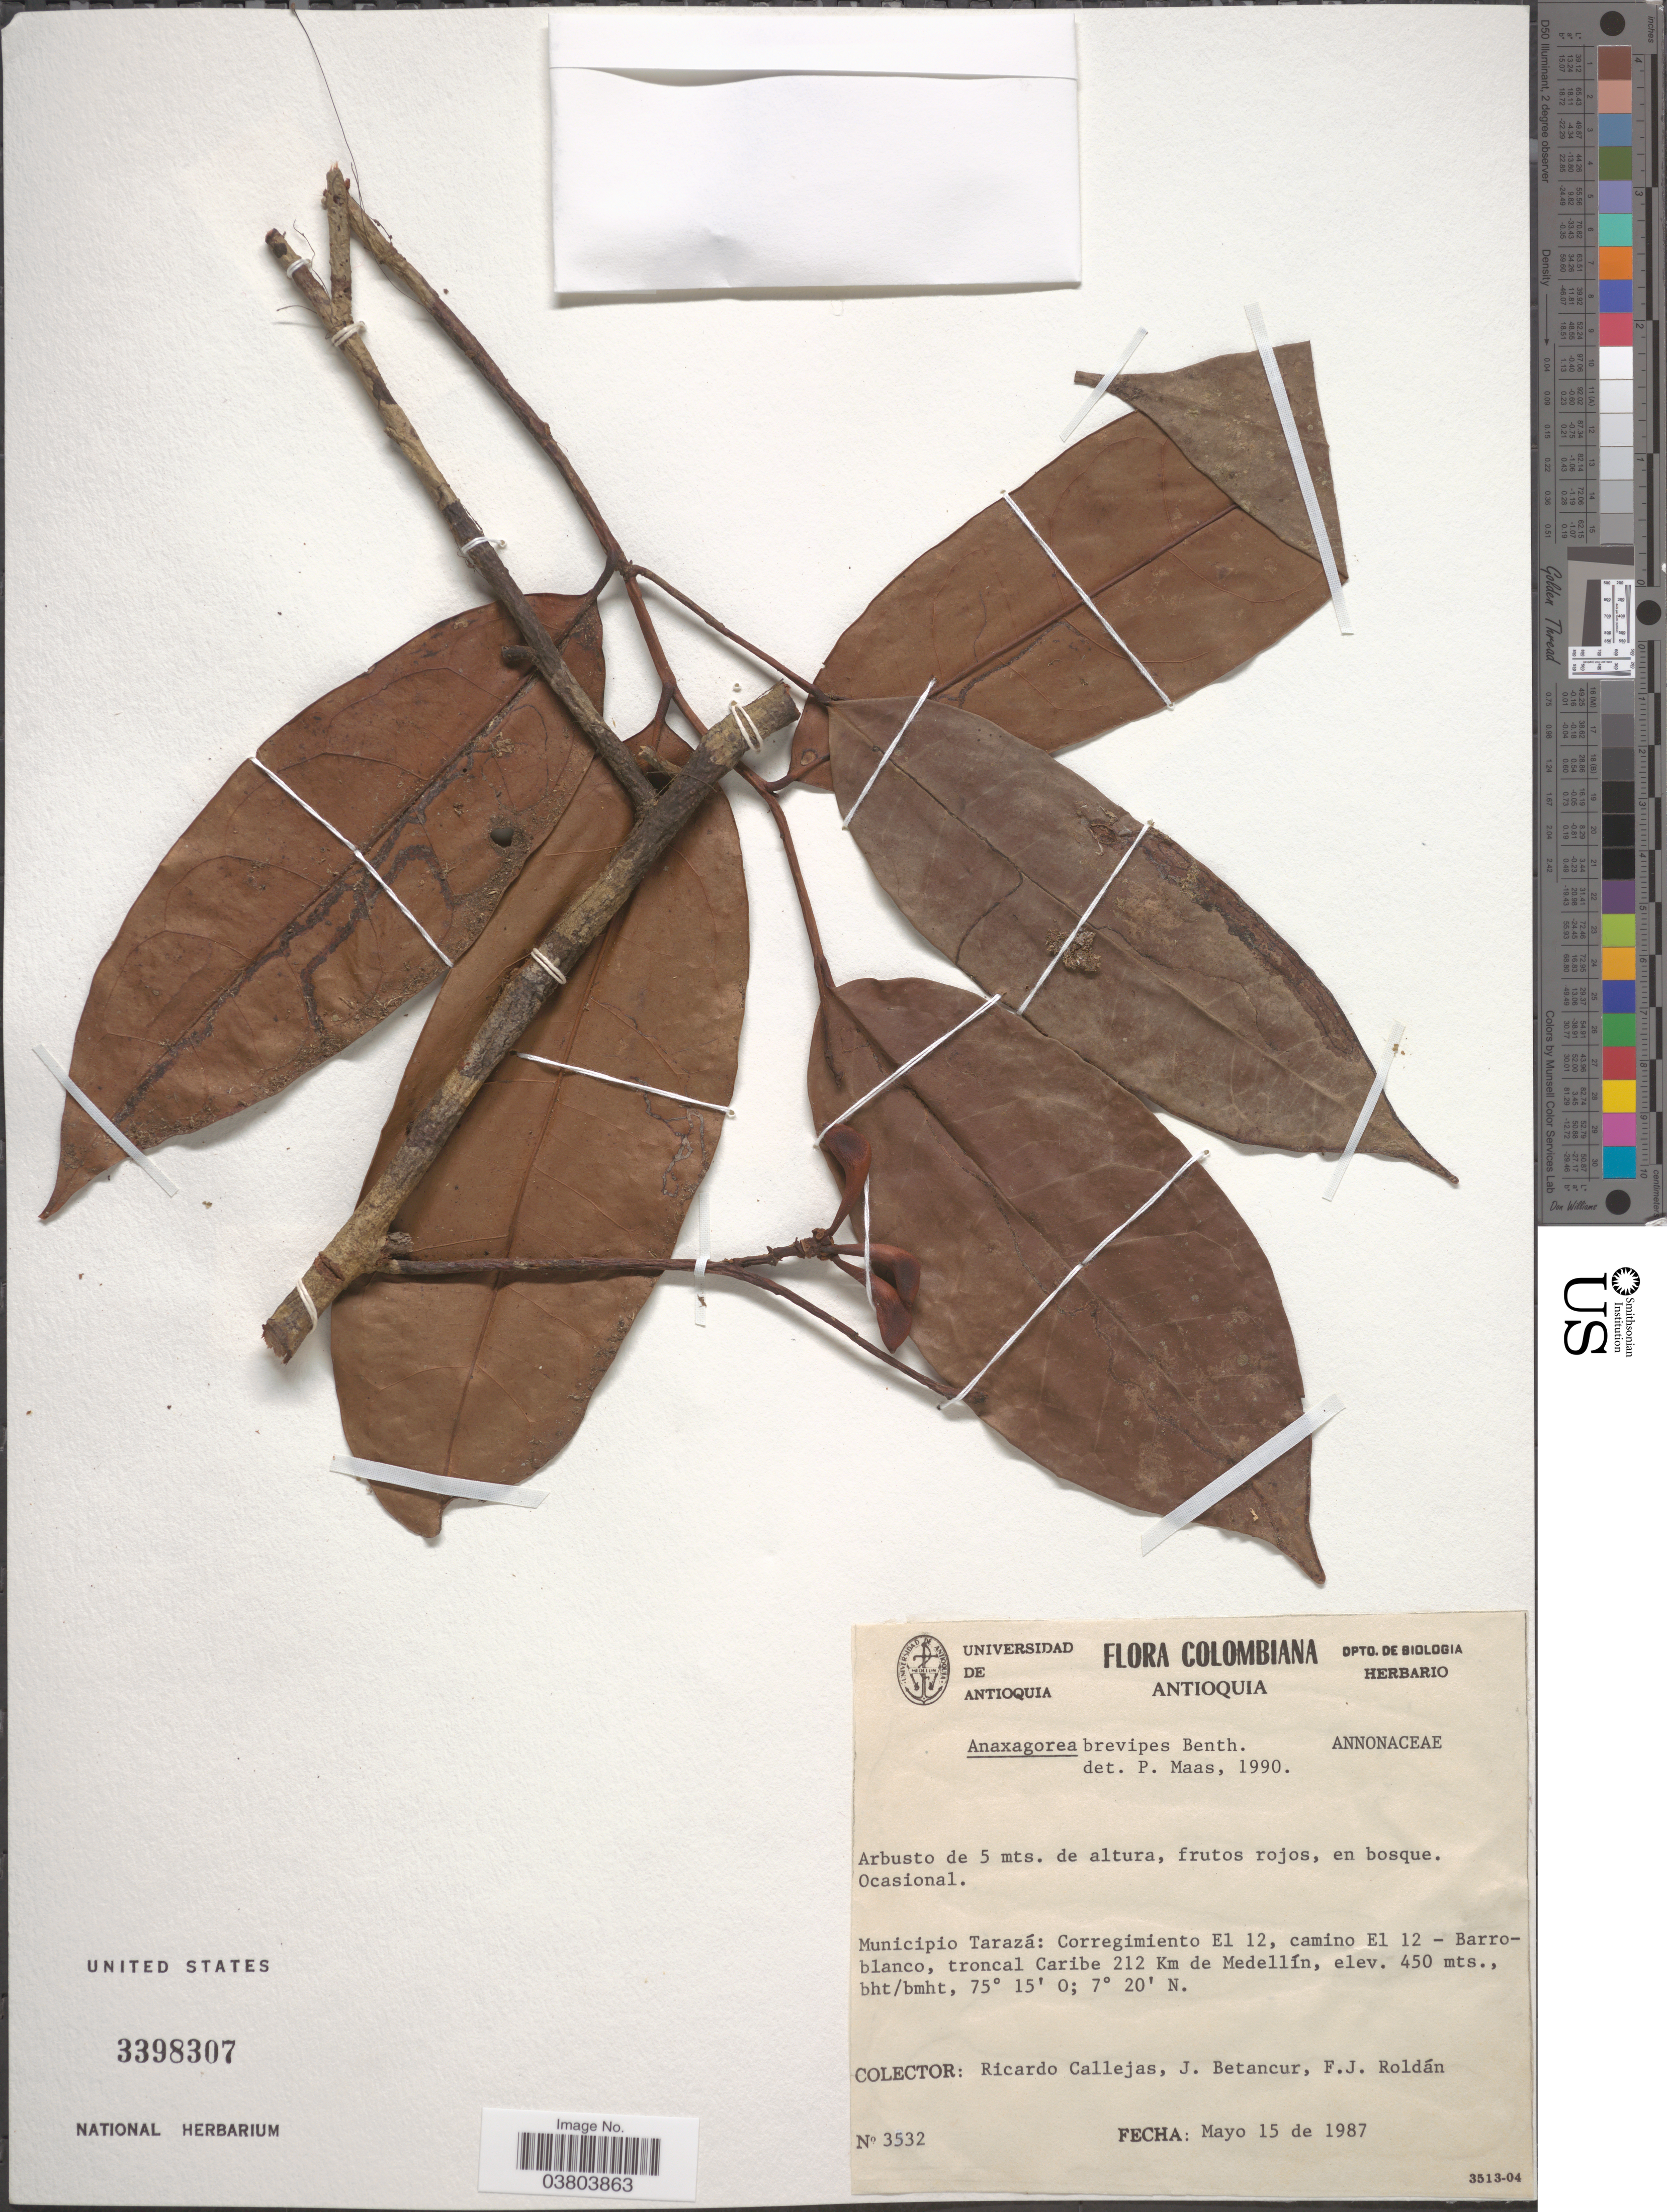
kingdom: Plantae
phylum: Tracheophyta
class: Magnoliopsida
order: Magnoliales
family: Annonaceae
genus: Anaxagorea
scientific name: Anaxagorea brevipes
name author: Benth.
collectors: R. Callejas, J. Betancur & F. J. Roldán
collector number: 3532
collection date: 1987-05-15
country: Colombia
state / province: Antioquia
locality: Municipio Tarazá: Corregimiento El 12, camino El 12 - Barroblanco, troncal Caribe 212 Km de Medellín.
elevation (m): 450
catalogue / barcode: US 3398307